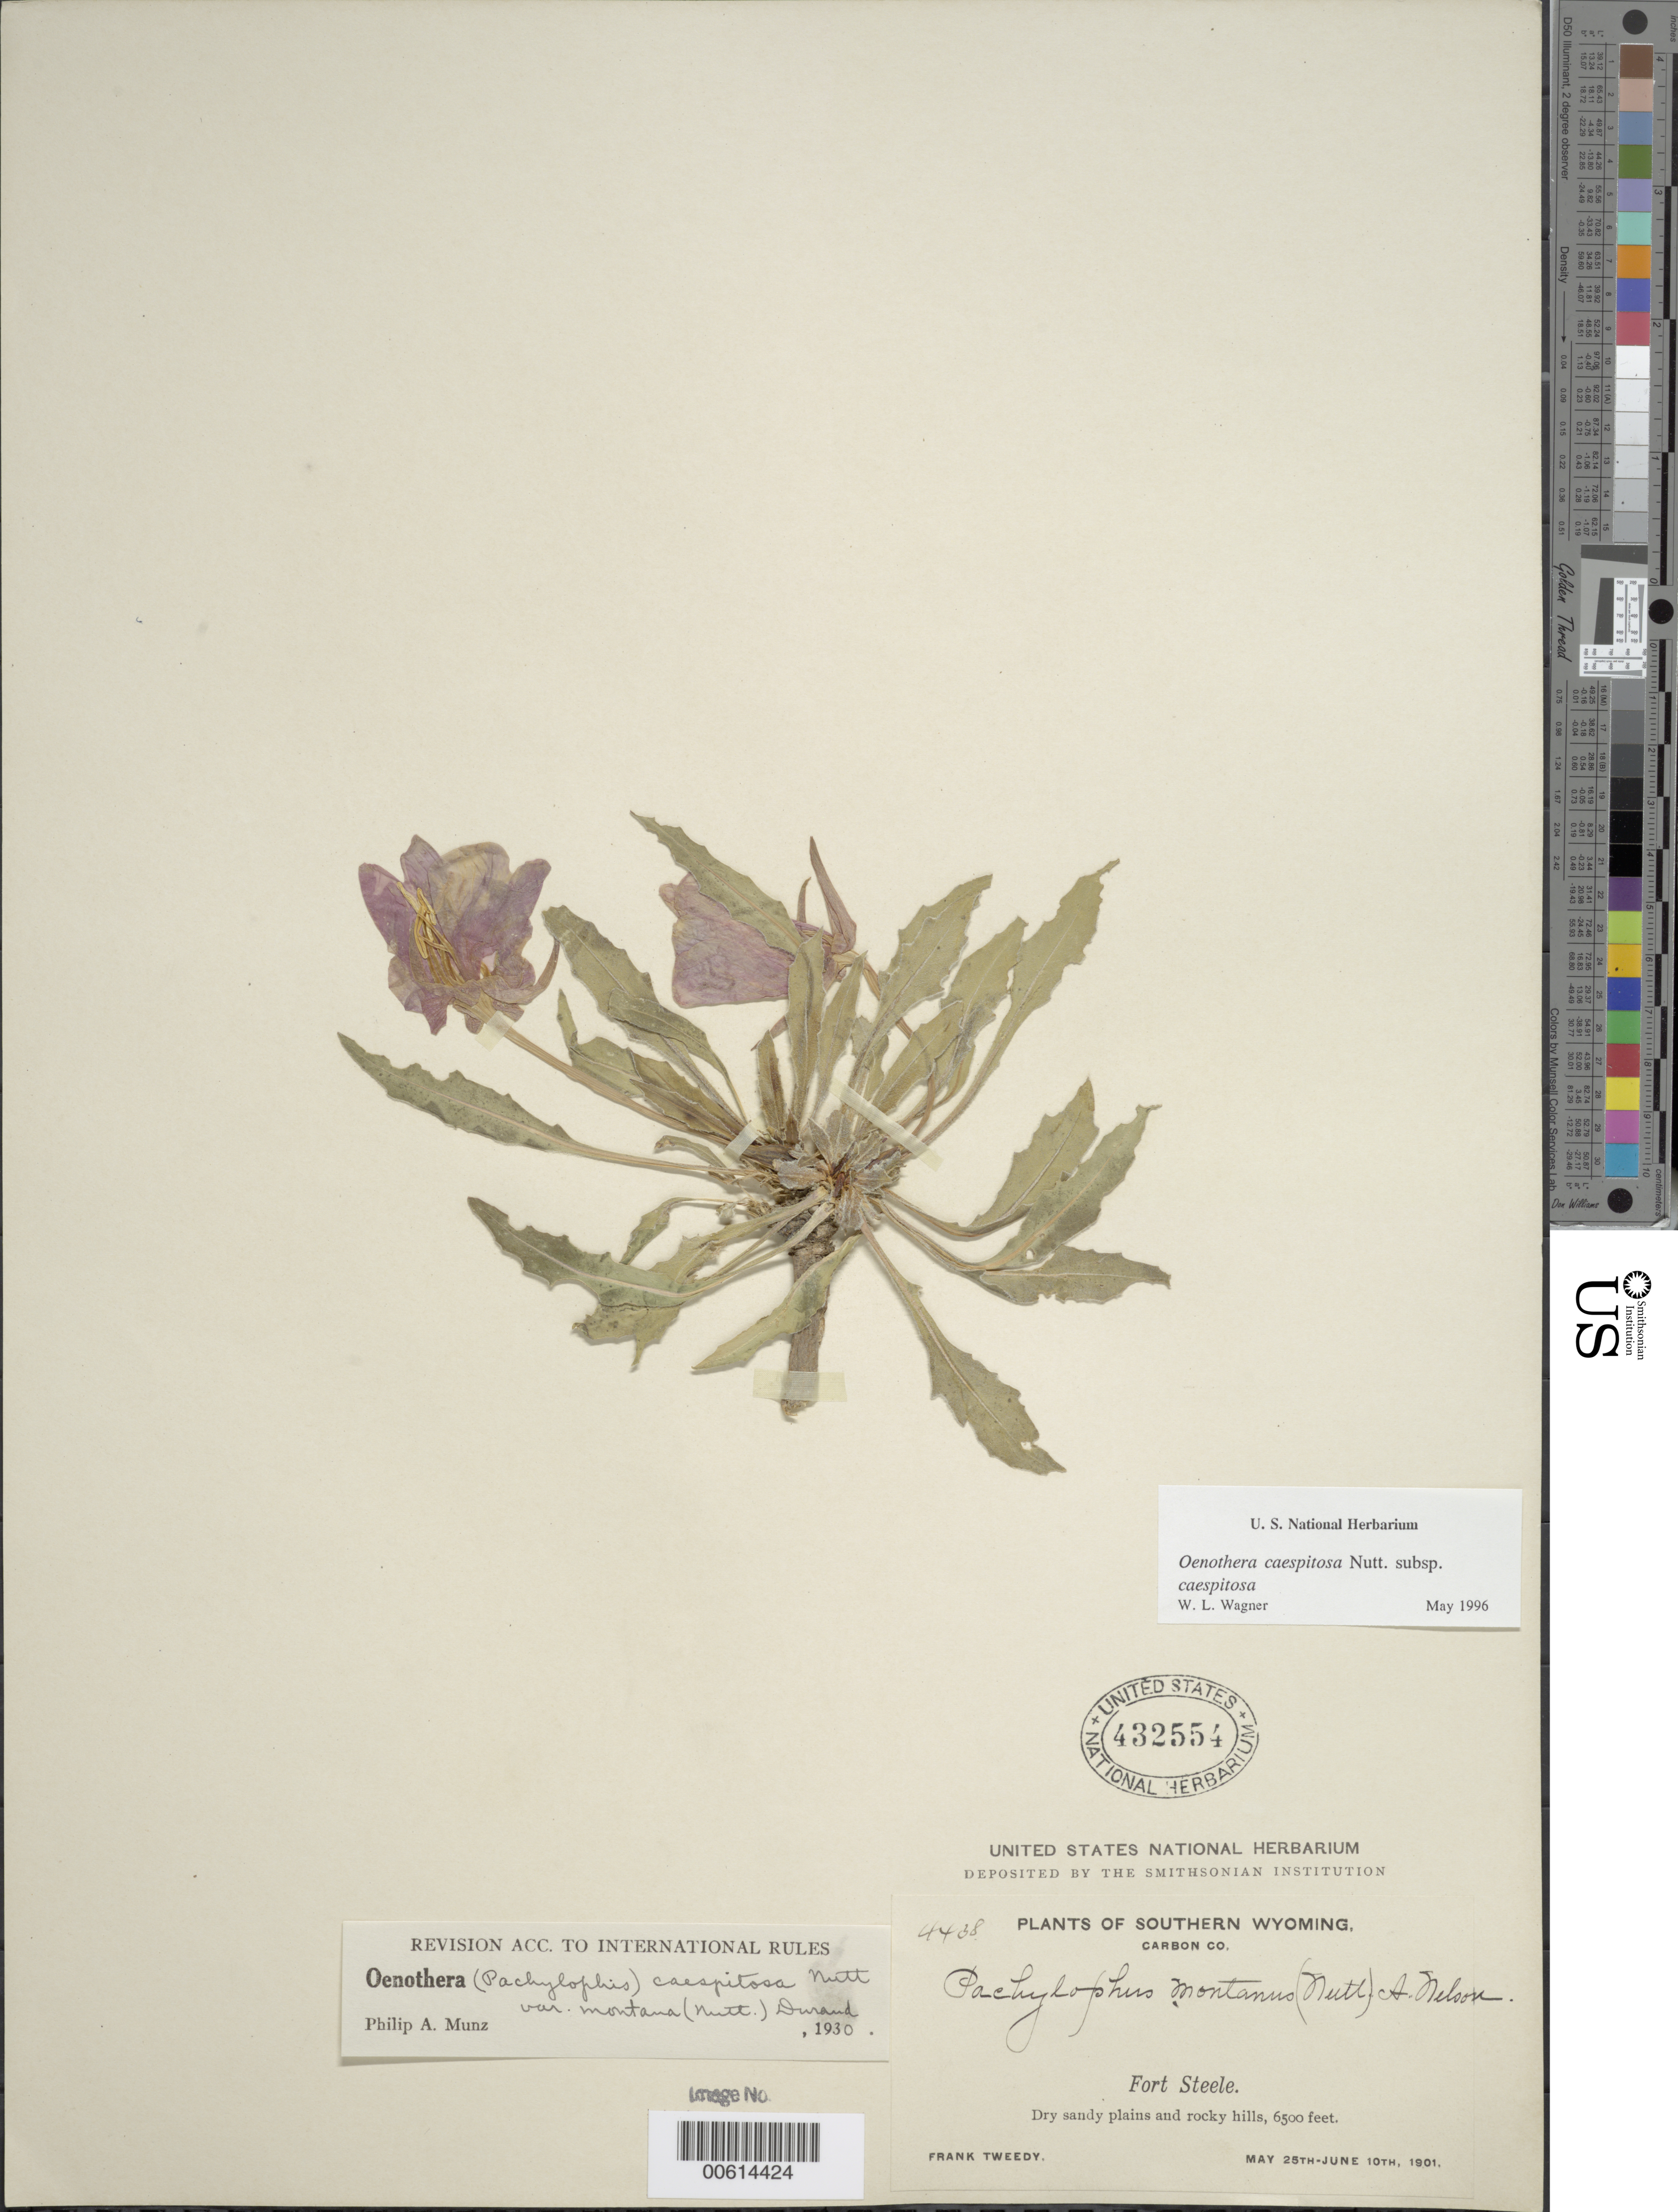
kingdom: Plantae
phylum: Tracheophyta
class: Magnoliopsida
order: Myrtales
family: Onagraceae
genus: Oenothera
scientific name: Oenothera cespitosa subsp. cespitosa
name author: Nutt.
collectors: F. Tweedy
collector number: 4438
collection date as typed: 25 May 1901 to 10 Jun 1901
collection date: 1901-05-25/1901-06-10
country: United States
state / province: Wyoming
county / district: Carbon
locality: Fort Steele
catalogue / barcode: US 432554